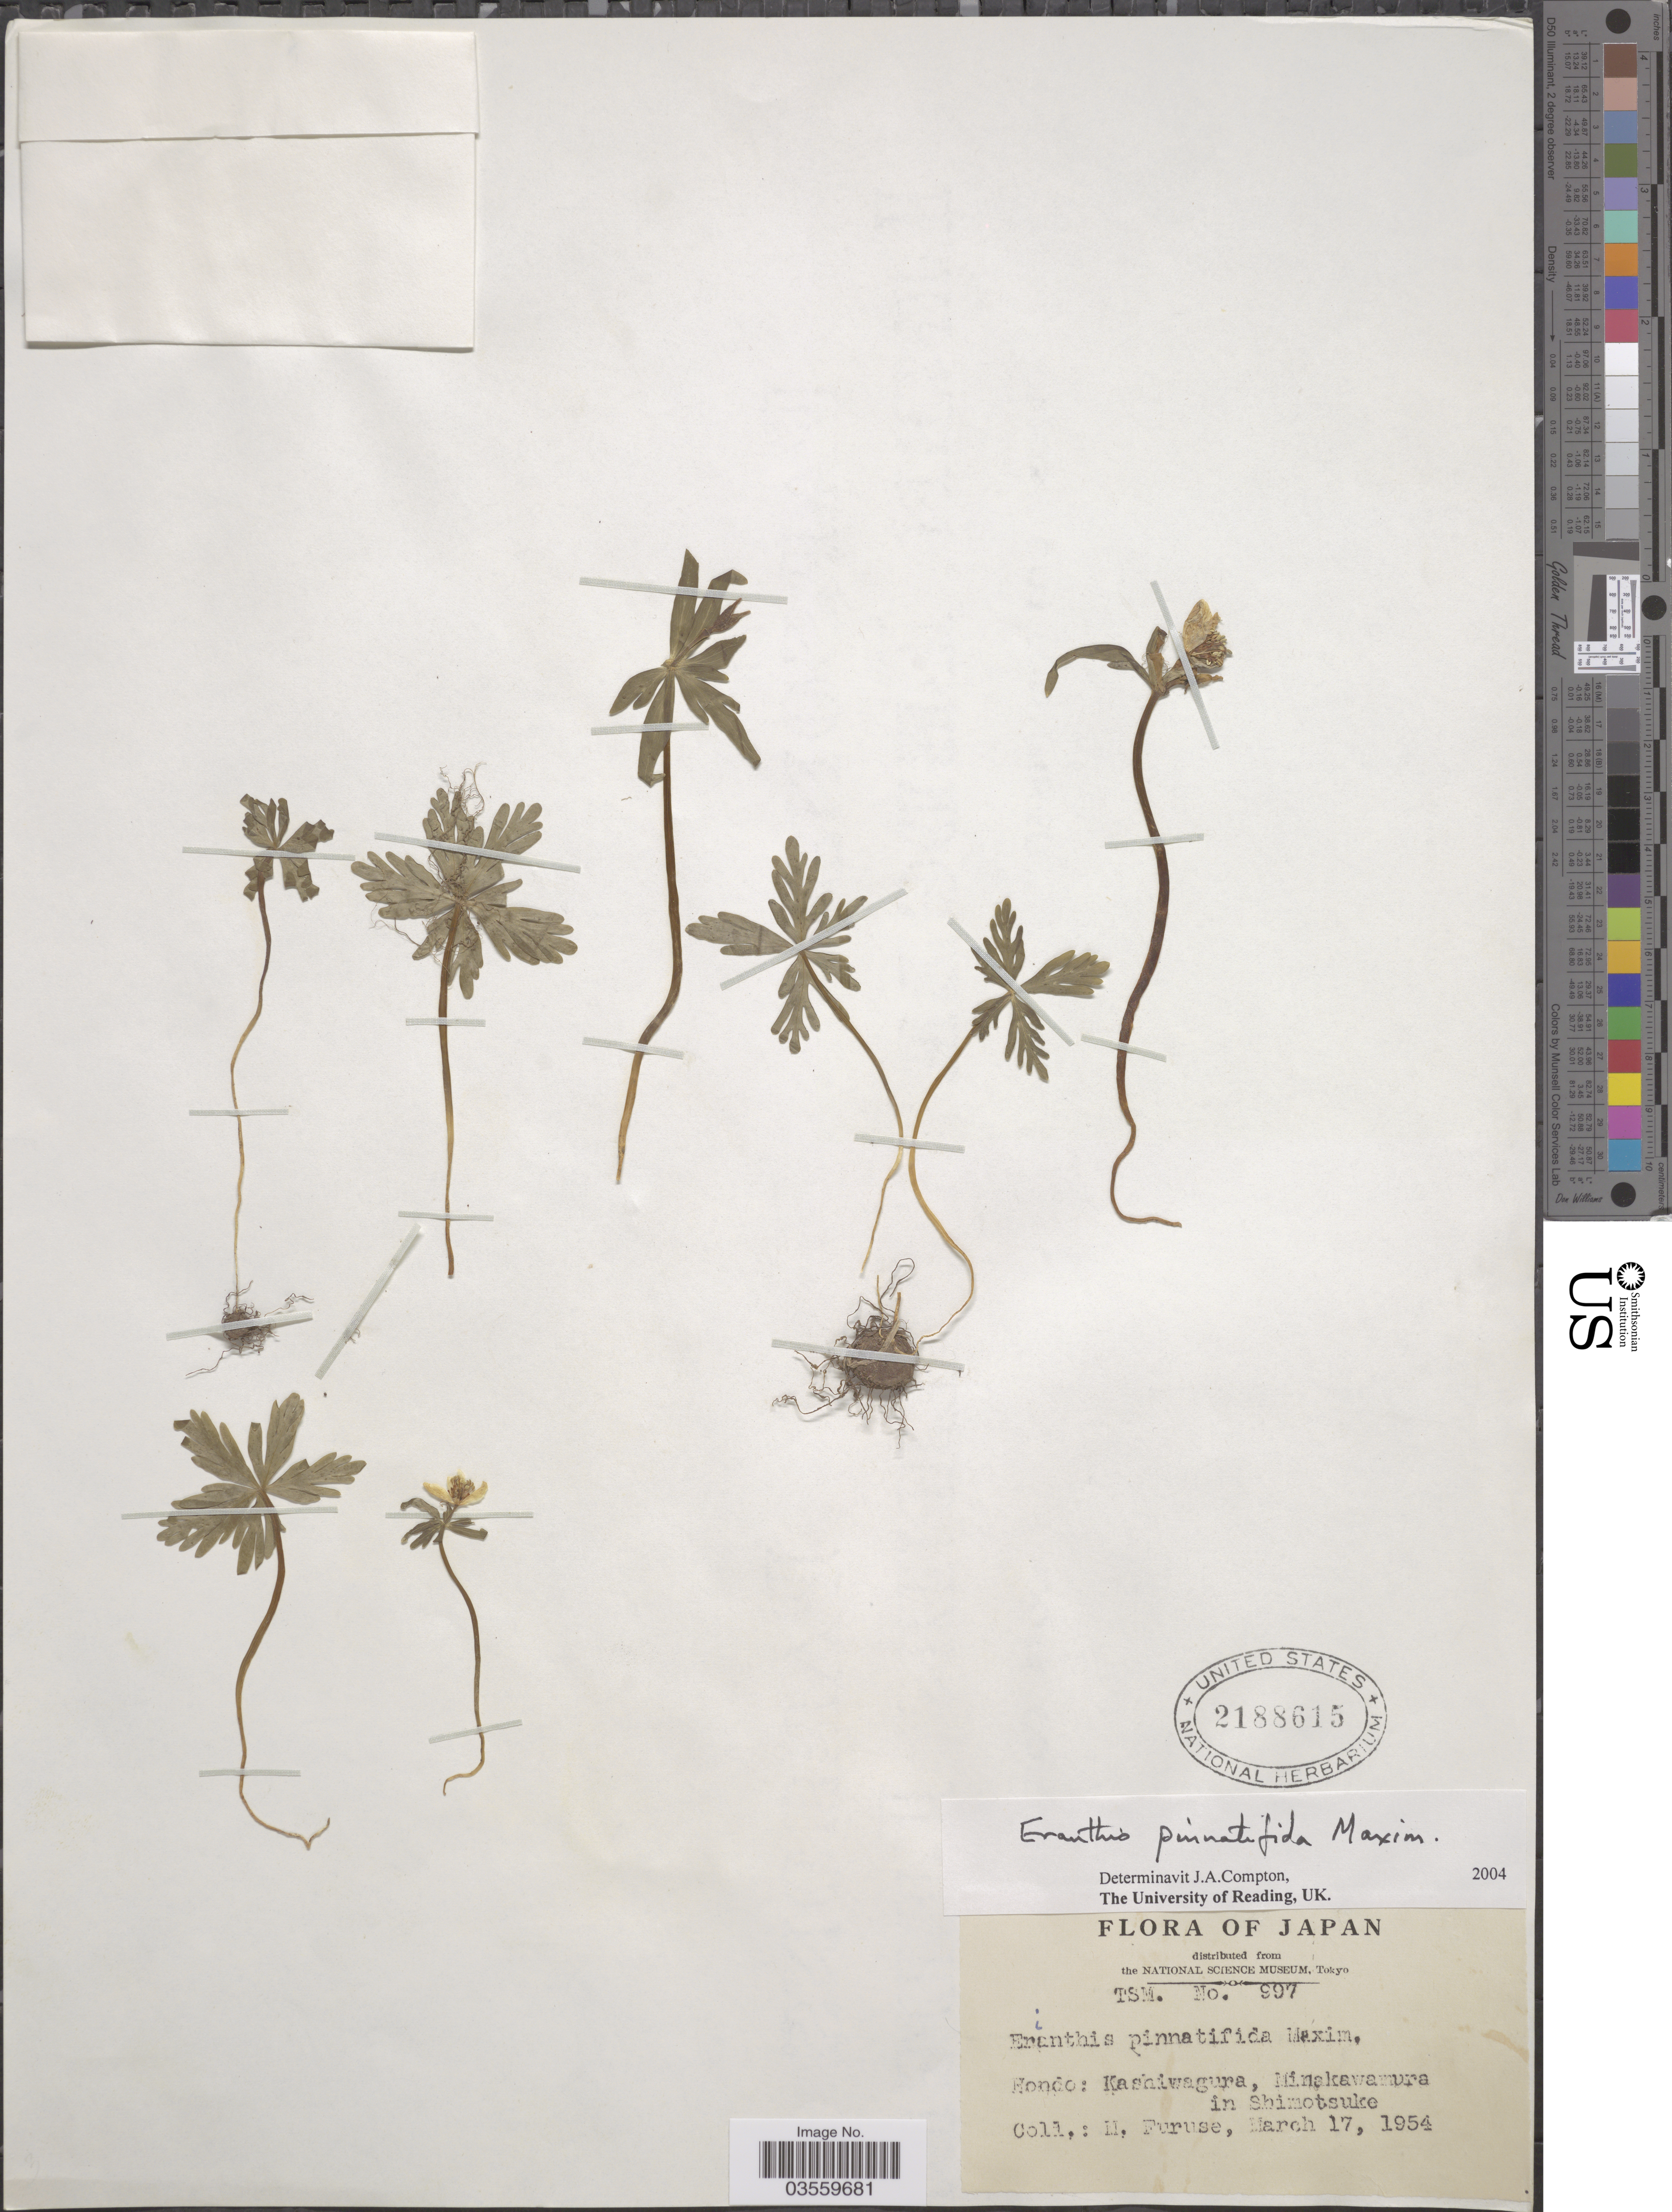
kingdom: Plantae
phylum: Tracheophyta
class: Magnoliopsida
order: Ranunculales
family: Ranunculaceae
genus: Eranthis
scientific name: Eranthis pinnatifida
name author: Maxim.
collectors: M. Furuse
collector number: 997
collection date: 1954-03-17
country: Japan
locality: Hondo: Kashiwagura, Minakawamura in Shimotsuke.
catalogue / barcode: US 2188615